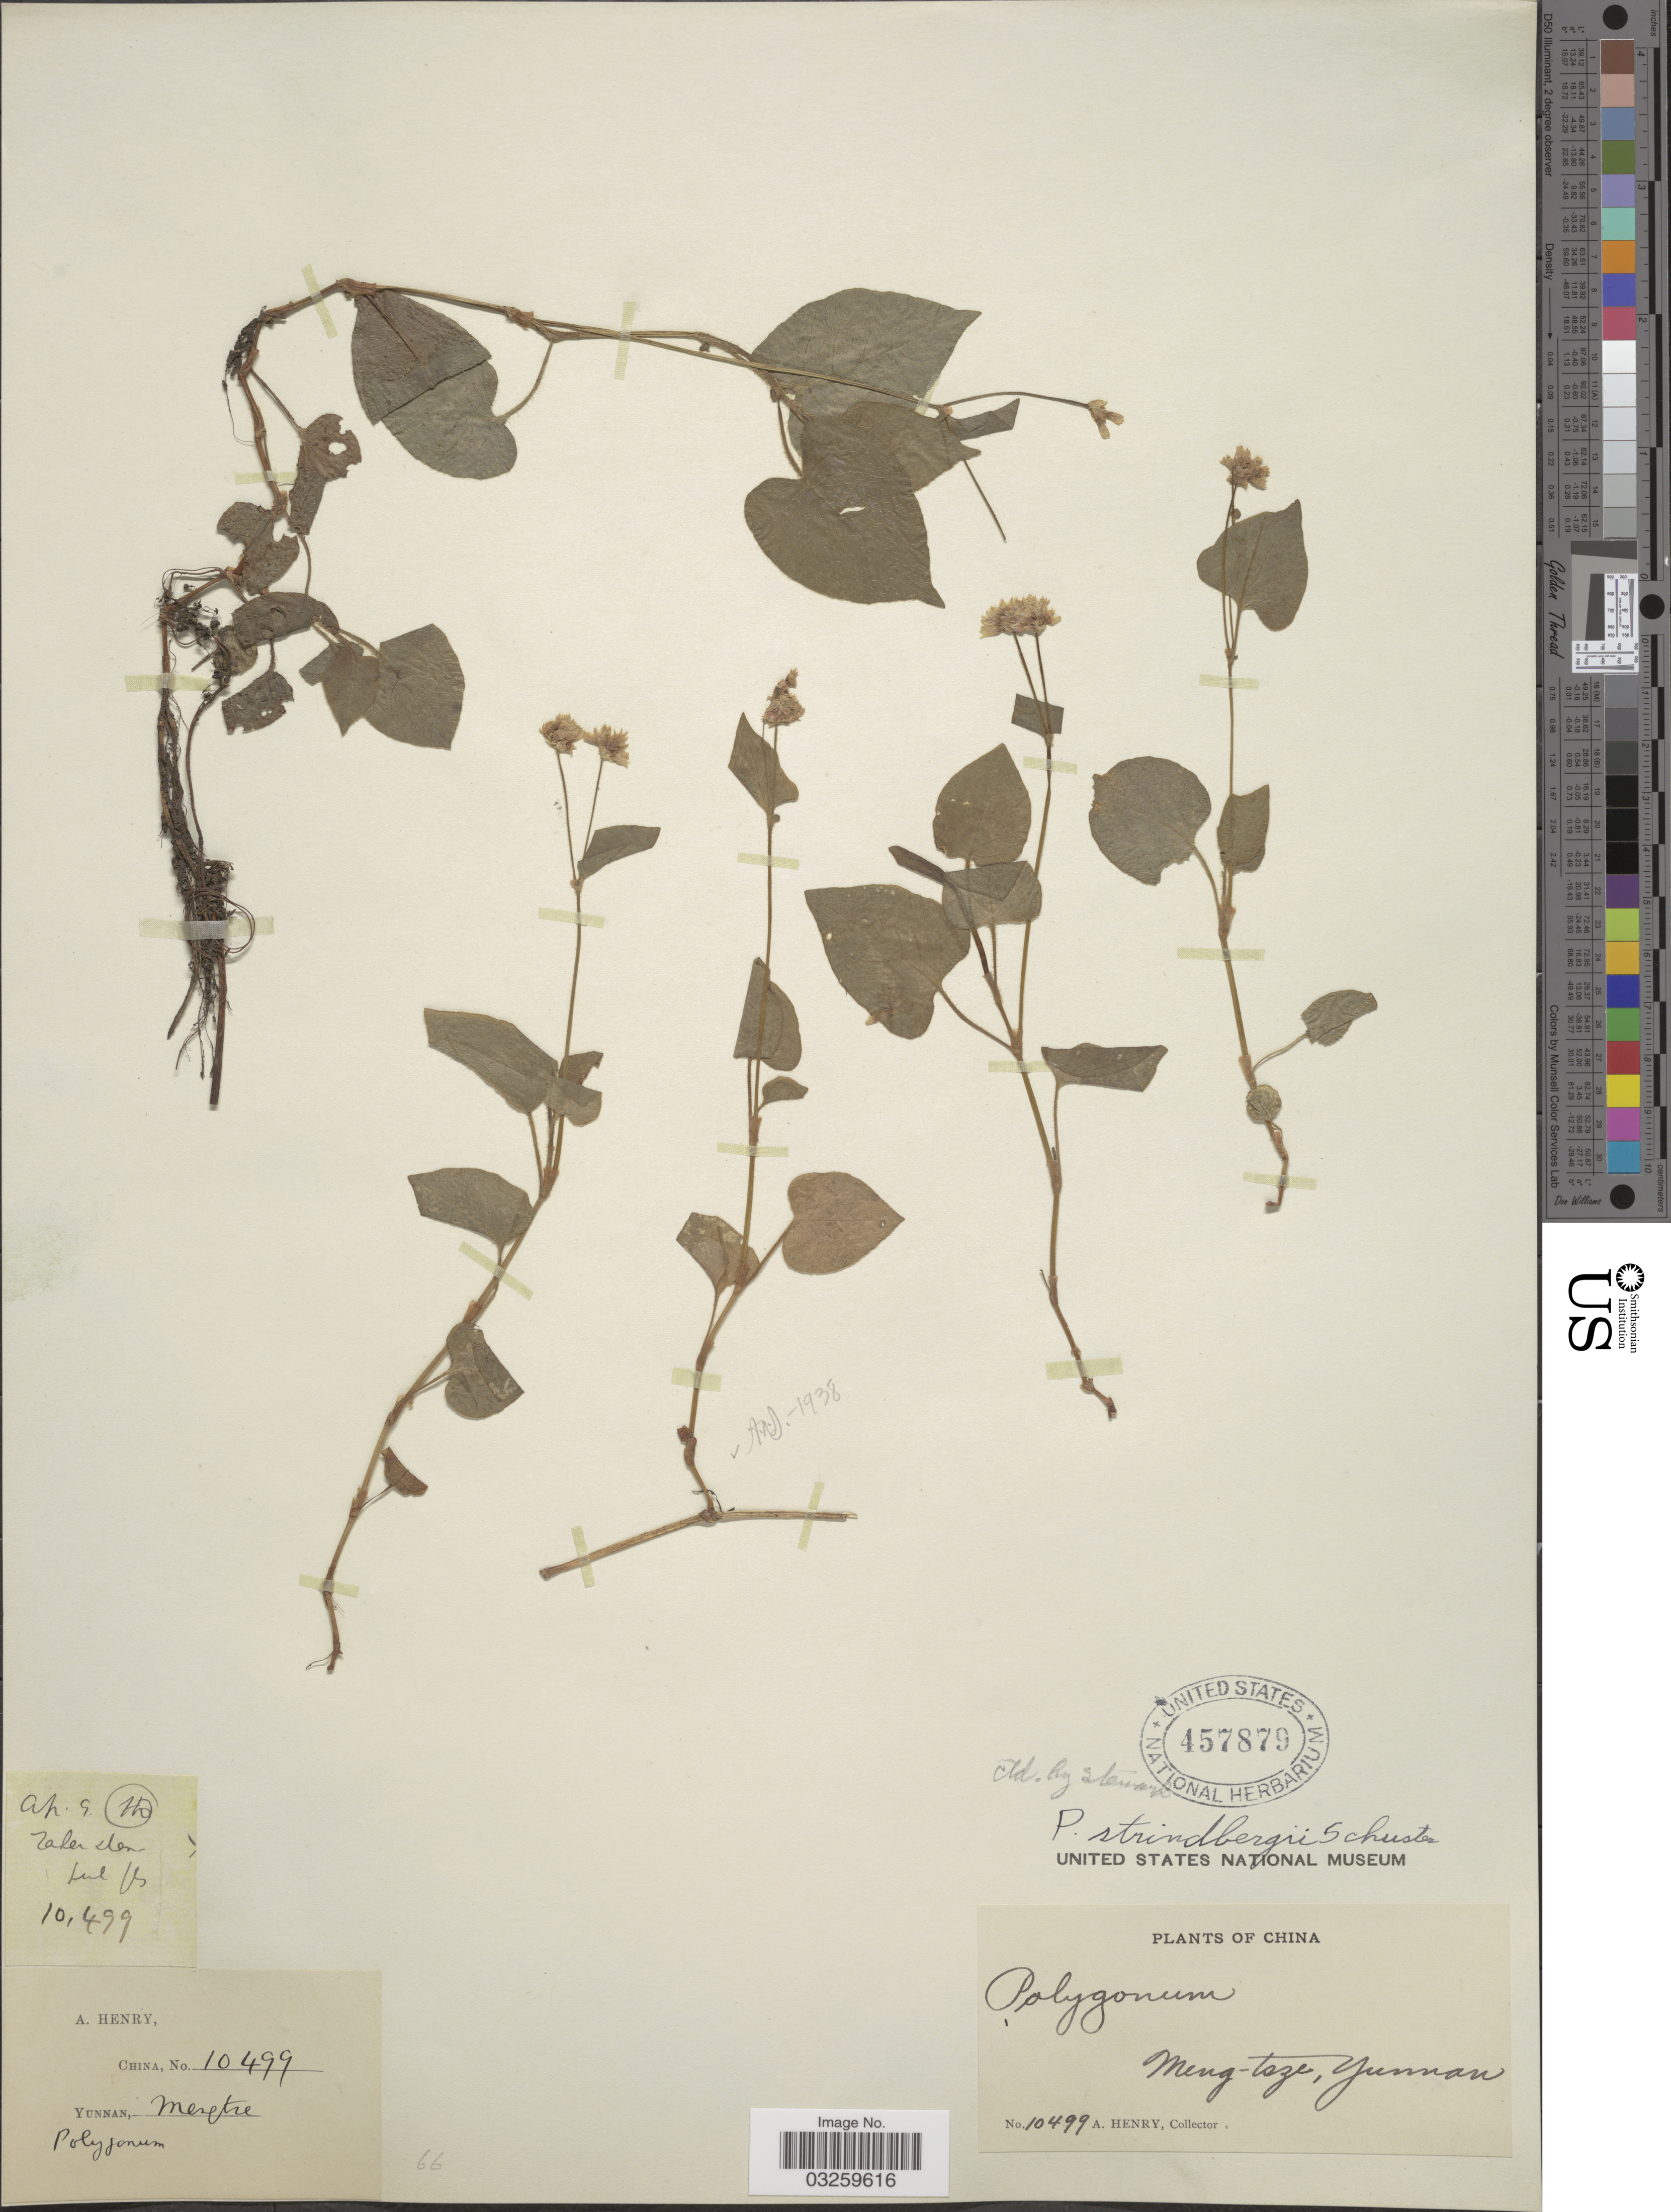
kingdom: Plantae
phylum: Tracheophyta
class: Magnoliopsida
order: Caryophyllales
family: Polygonaceae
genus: Polygonum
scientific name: Polygonum strindbergii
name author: J. Schust.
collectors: A. Henry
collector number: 10499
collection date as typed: Transcribed d/m/y: /4/9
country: China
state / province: Yunnan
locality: Meng-tsze. Zaher shen. Ho.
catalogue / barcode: US 457879